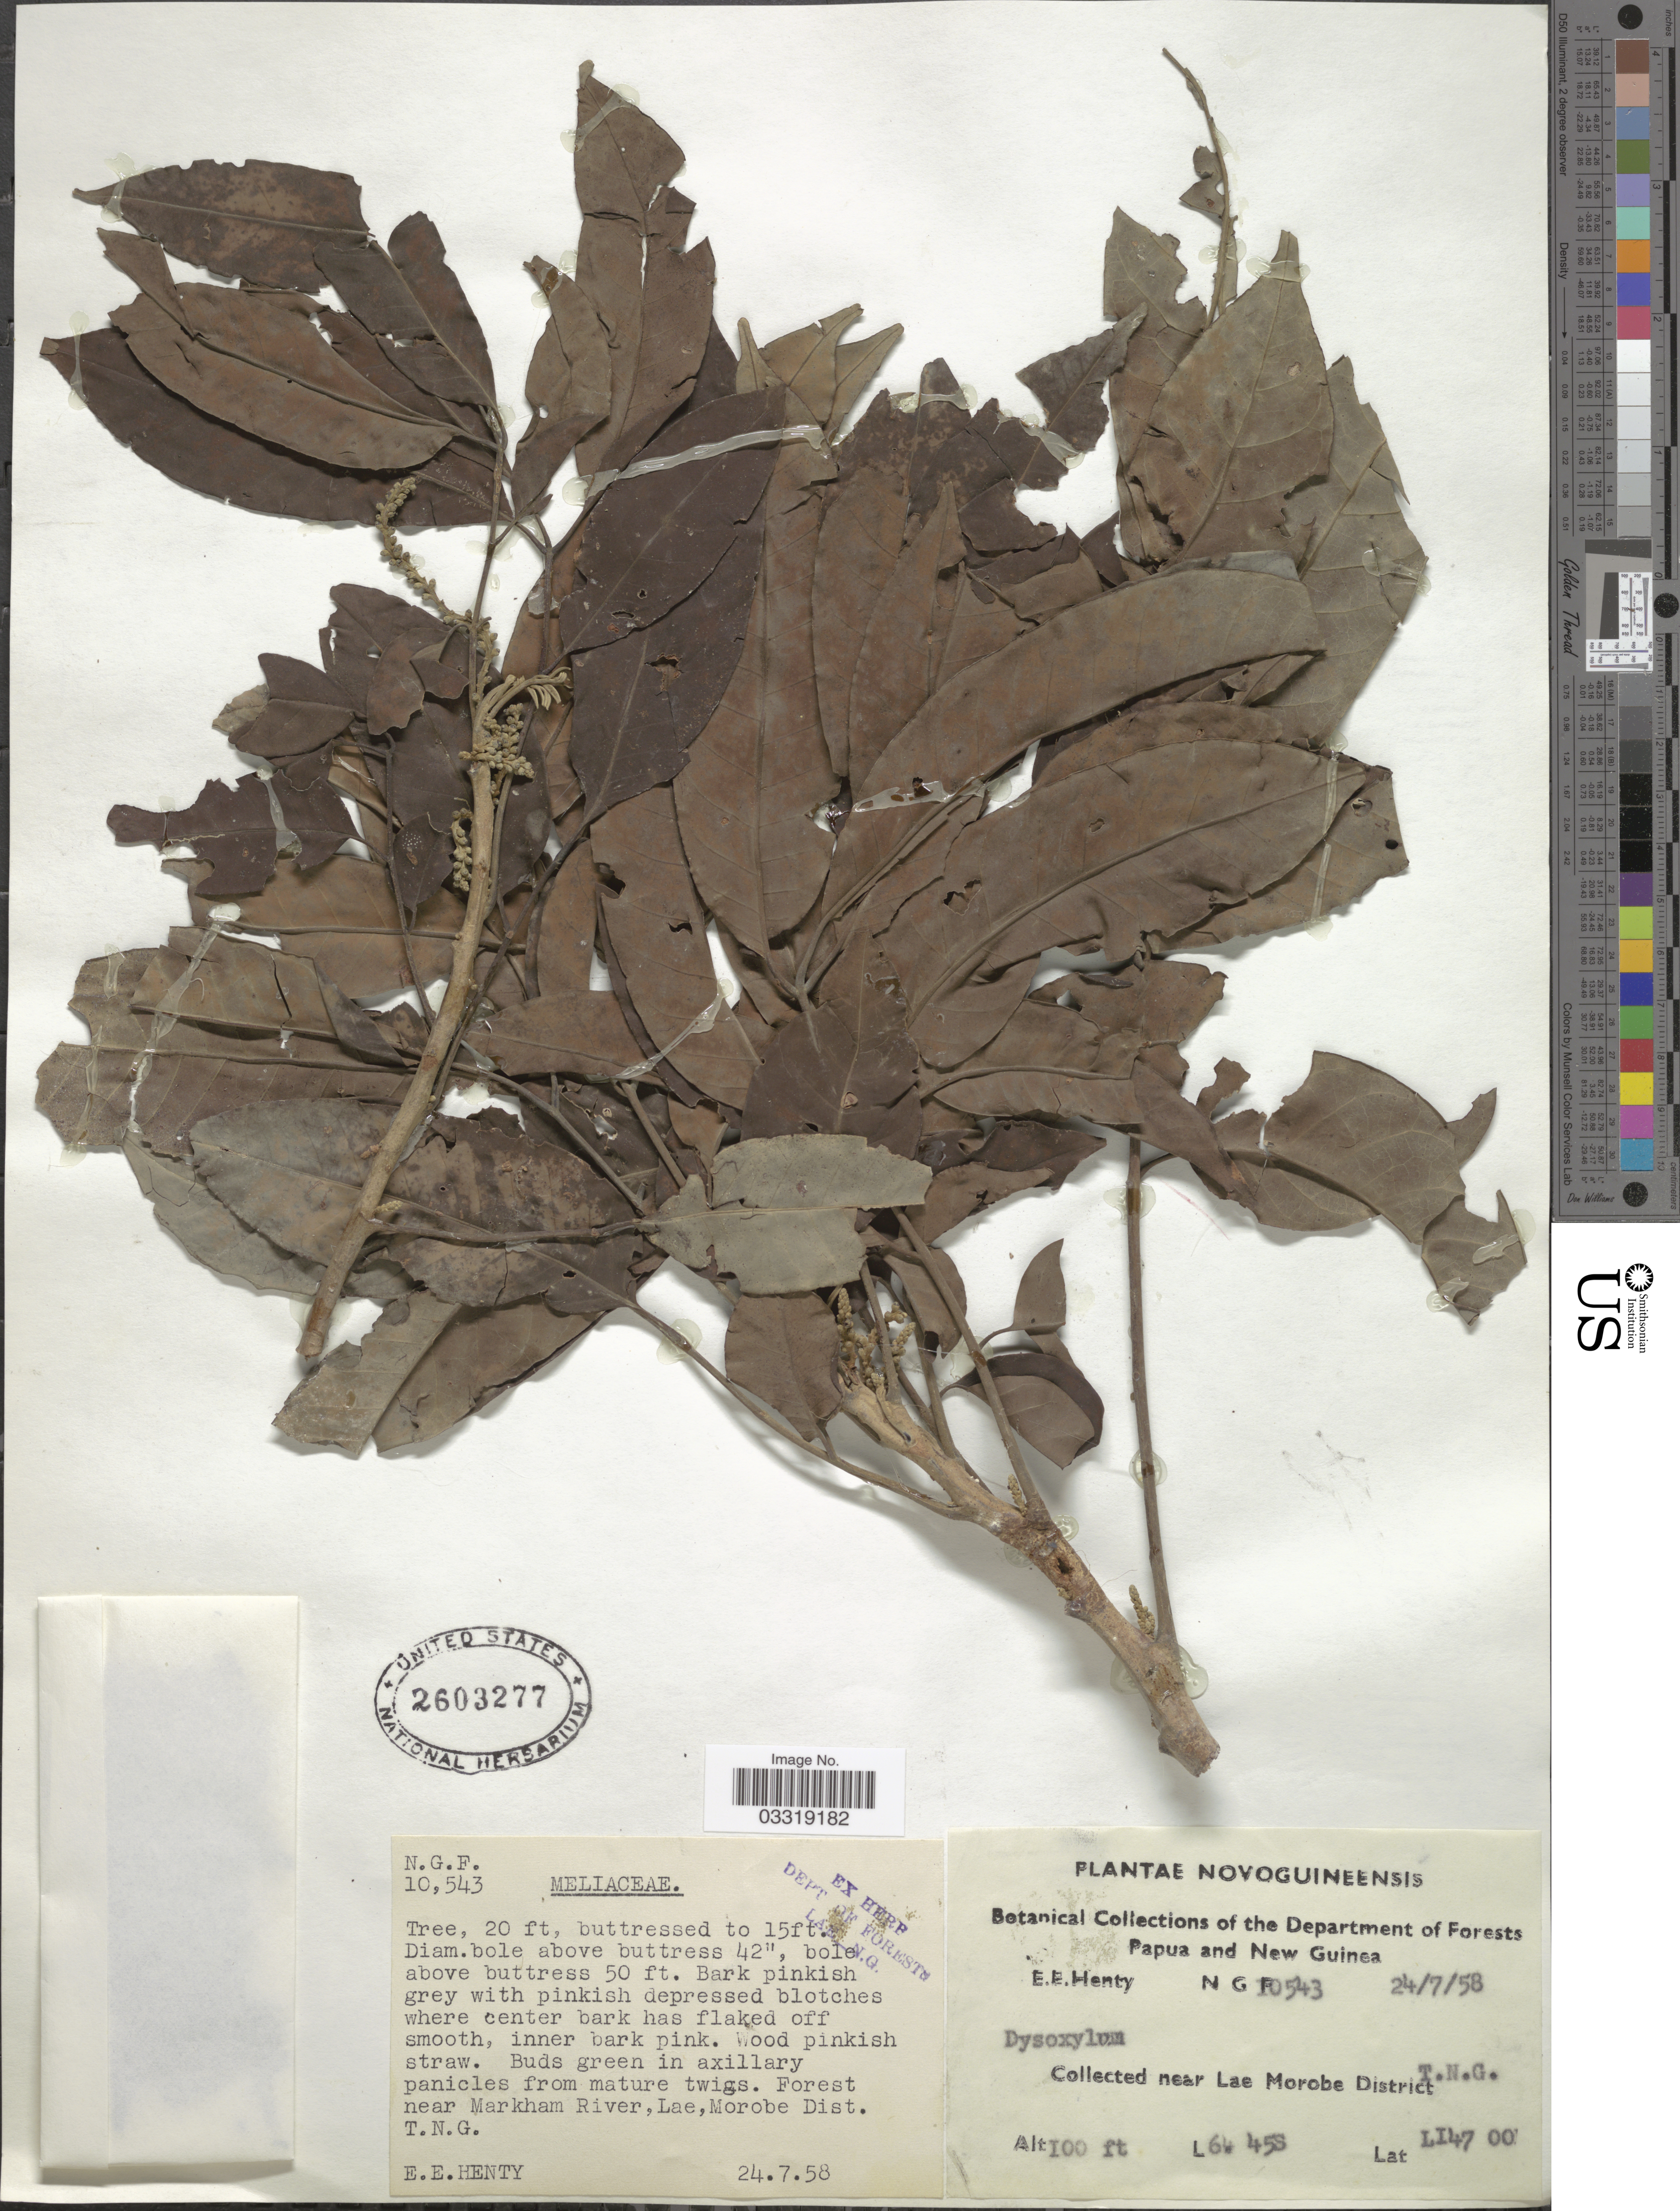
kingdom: Plantae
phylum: Tracheophyta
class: Magnoliopsida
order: Sapindales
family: Meliaceae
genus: Didymocheton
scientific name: Didymocheton pettigrewianus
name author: (F.M. Bailey) Hauenschild & Holzmeyer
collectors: E. Henty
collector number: N.G.F. 10543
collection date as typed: Transcribed d/m/y: 24/7/58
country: Papua New Guinea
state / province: Morobe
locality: Forest near Markham River, Lae, Morobe Dist.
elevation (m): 30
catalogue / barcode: US 2603277